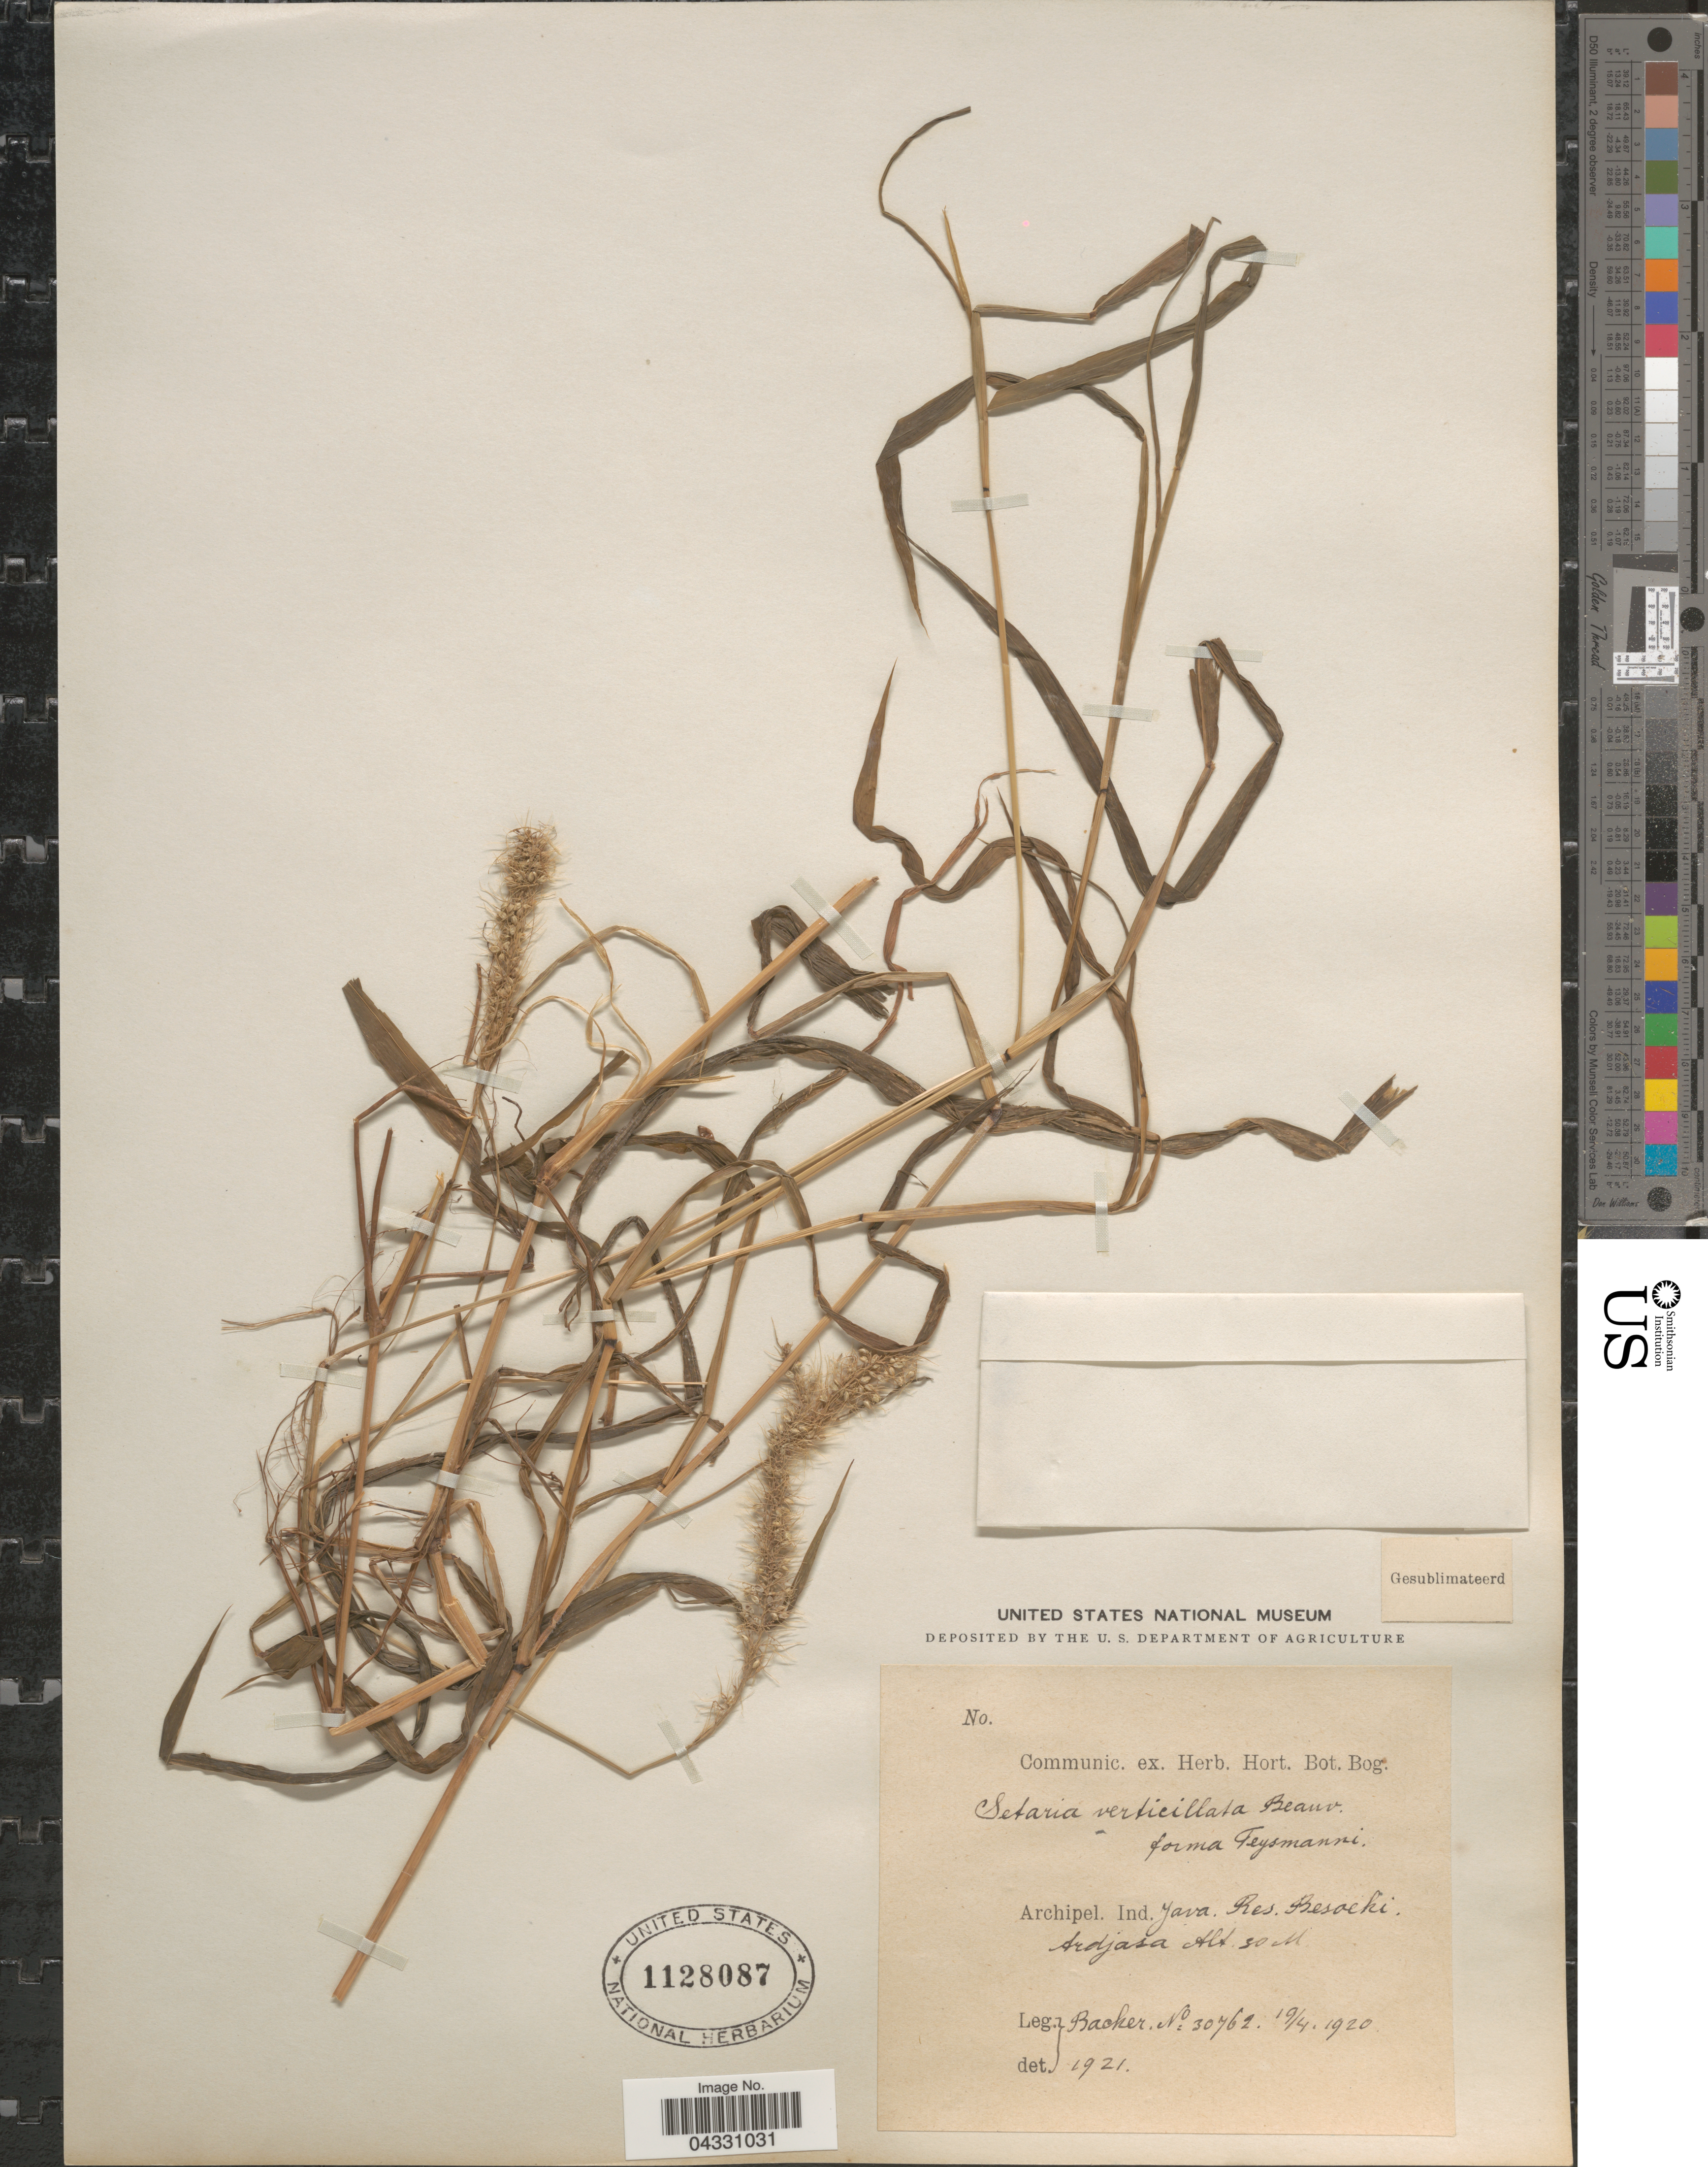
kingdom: Plantae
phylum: Tracheophyta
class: Liliopsida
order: Poales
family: Poaceae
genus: Setaria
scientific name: Setaria adhaerens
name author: (Forssk.) Chiov.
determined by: Wagner, W. L., (BOT), Smithsonian Institution - National Museum of Natural History (UNITED STATES)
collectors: Backer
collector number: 30762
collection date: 1920-04-19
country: Indonesia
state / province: Java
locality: Archipel. Ind. Java. Res. Besoeki. Ardjasa.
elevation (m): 30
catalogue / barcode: US 1128087